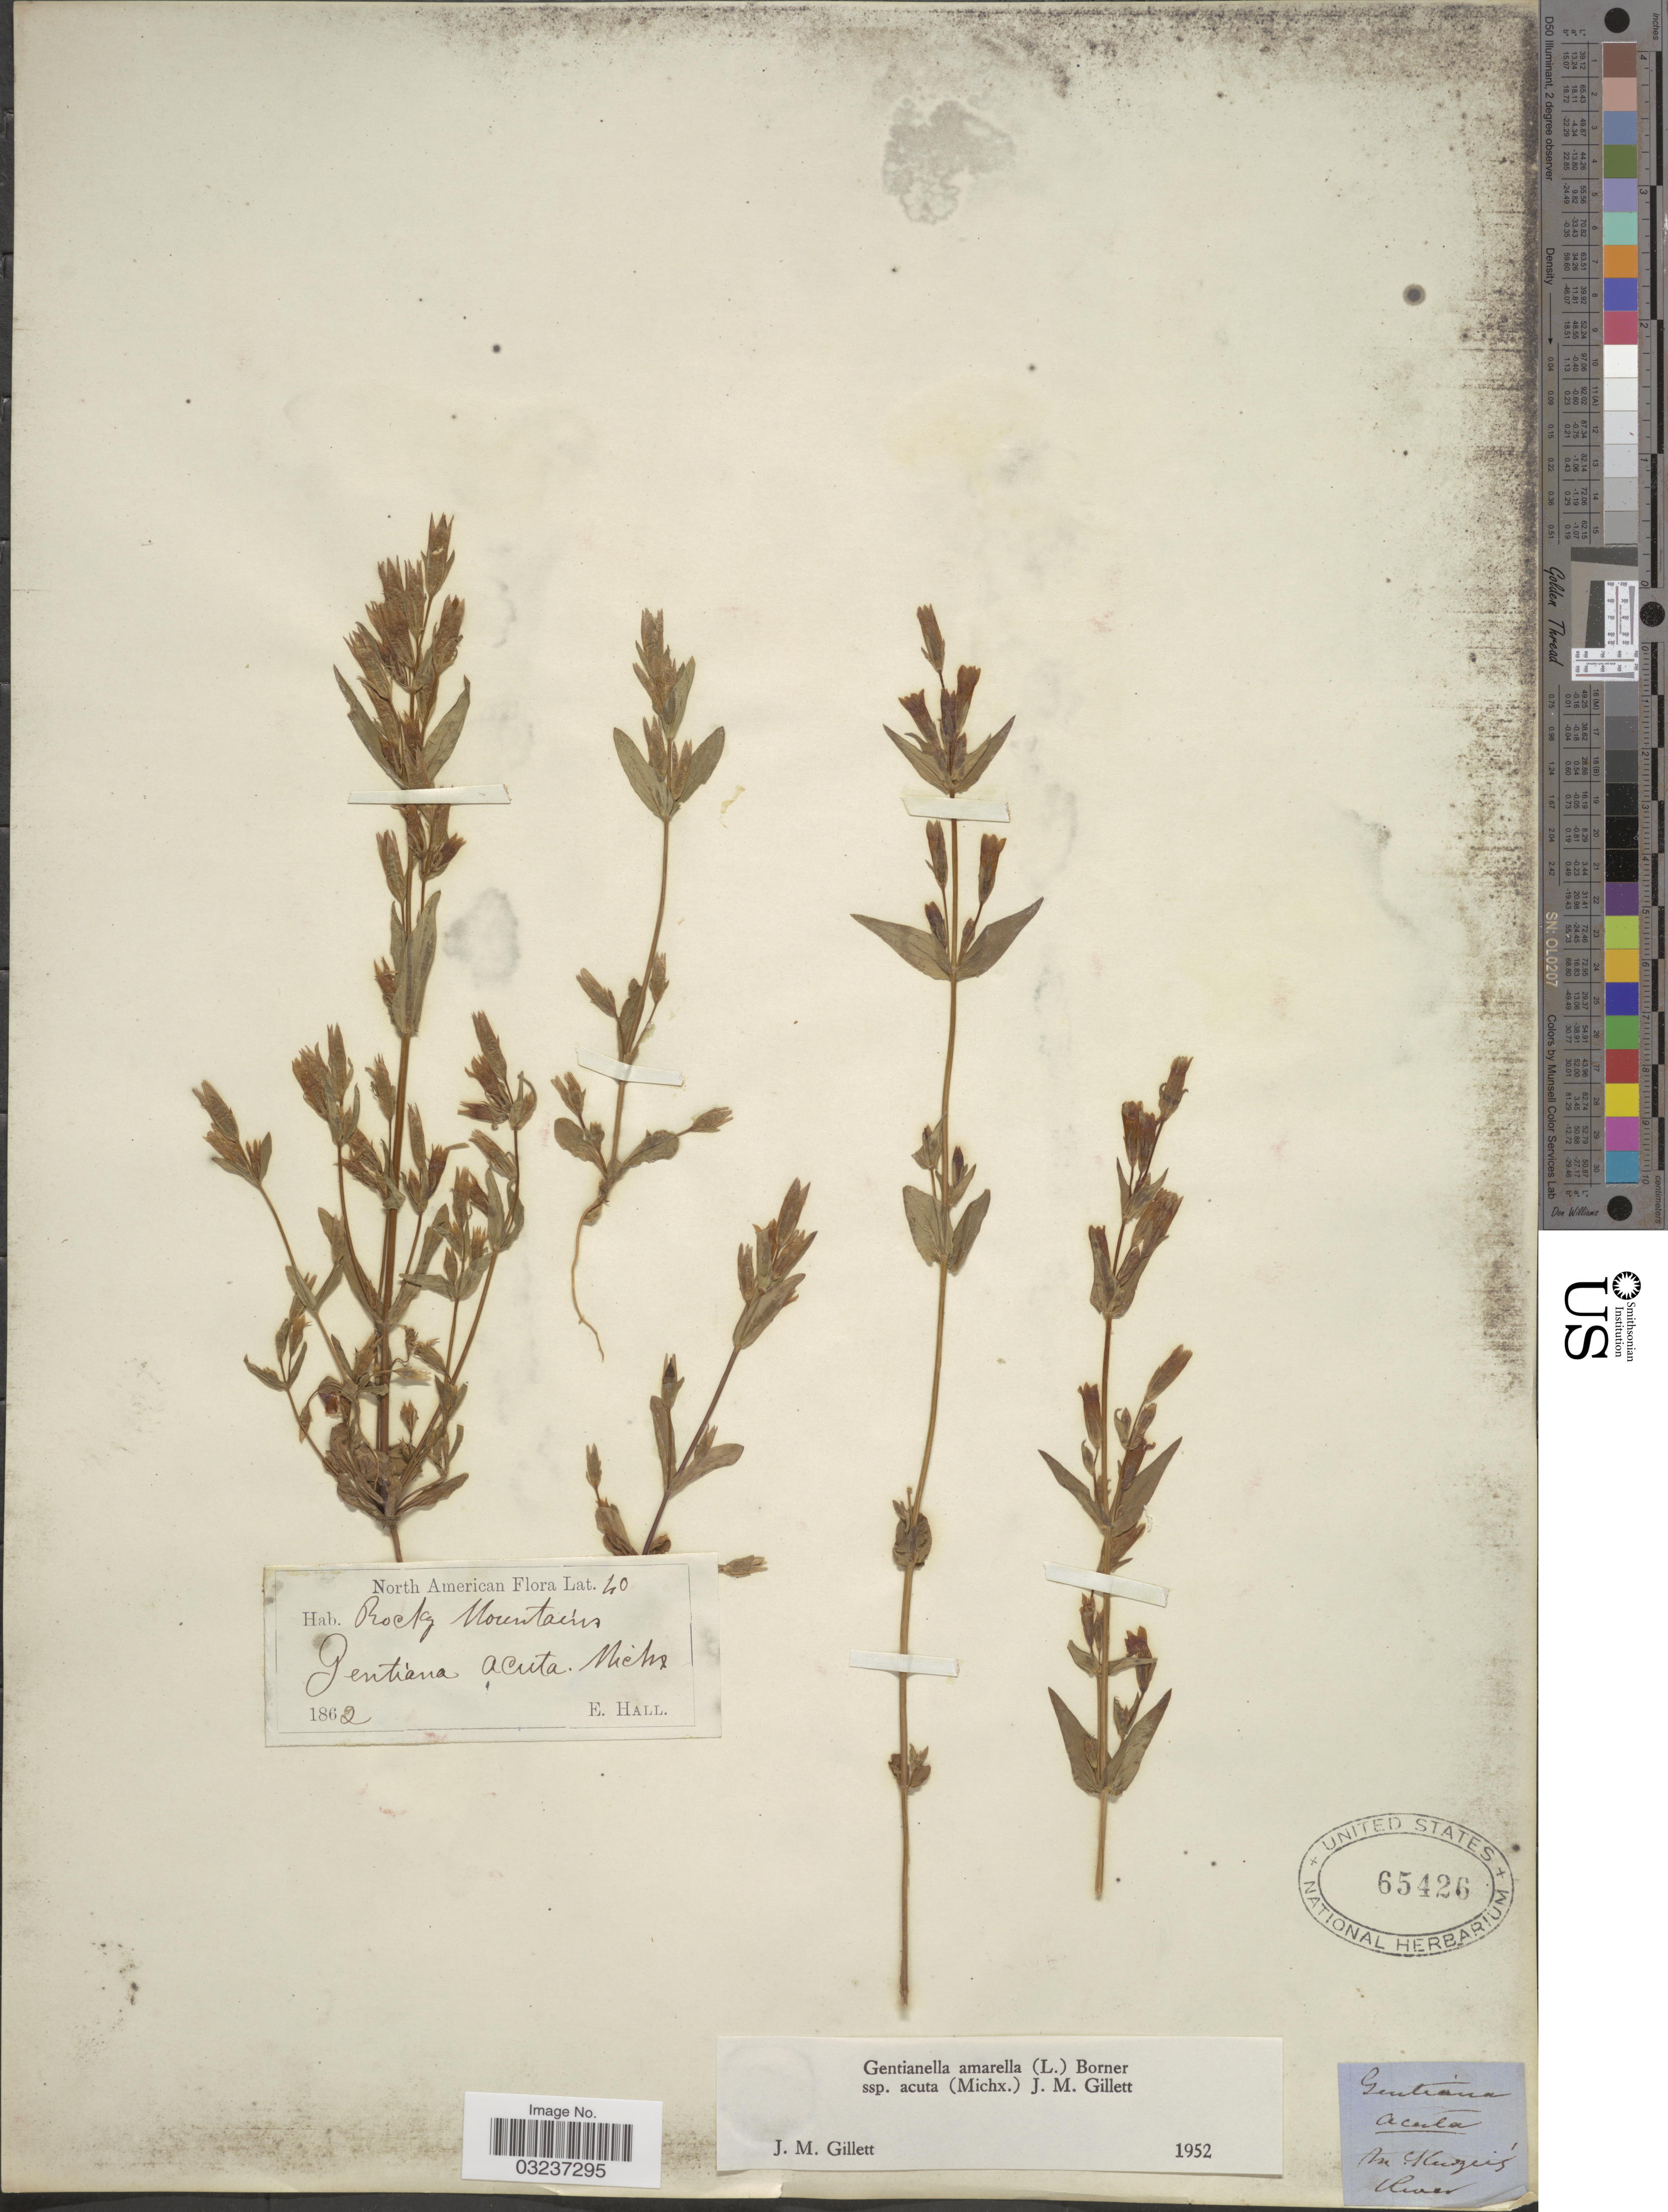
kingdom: Plantae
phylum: Tracheophyta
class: Magnoliopsida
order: Gentianales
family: Gentianaceae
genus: Gentianella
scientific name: Gentianella amarella subsp. acuta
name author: (Michx.) J.M. Gillett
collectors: E. Hall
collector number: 40*?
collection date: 1862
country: United States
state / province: Colorado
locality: North American. Rocky Mtns.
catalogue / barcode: US 65426